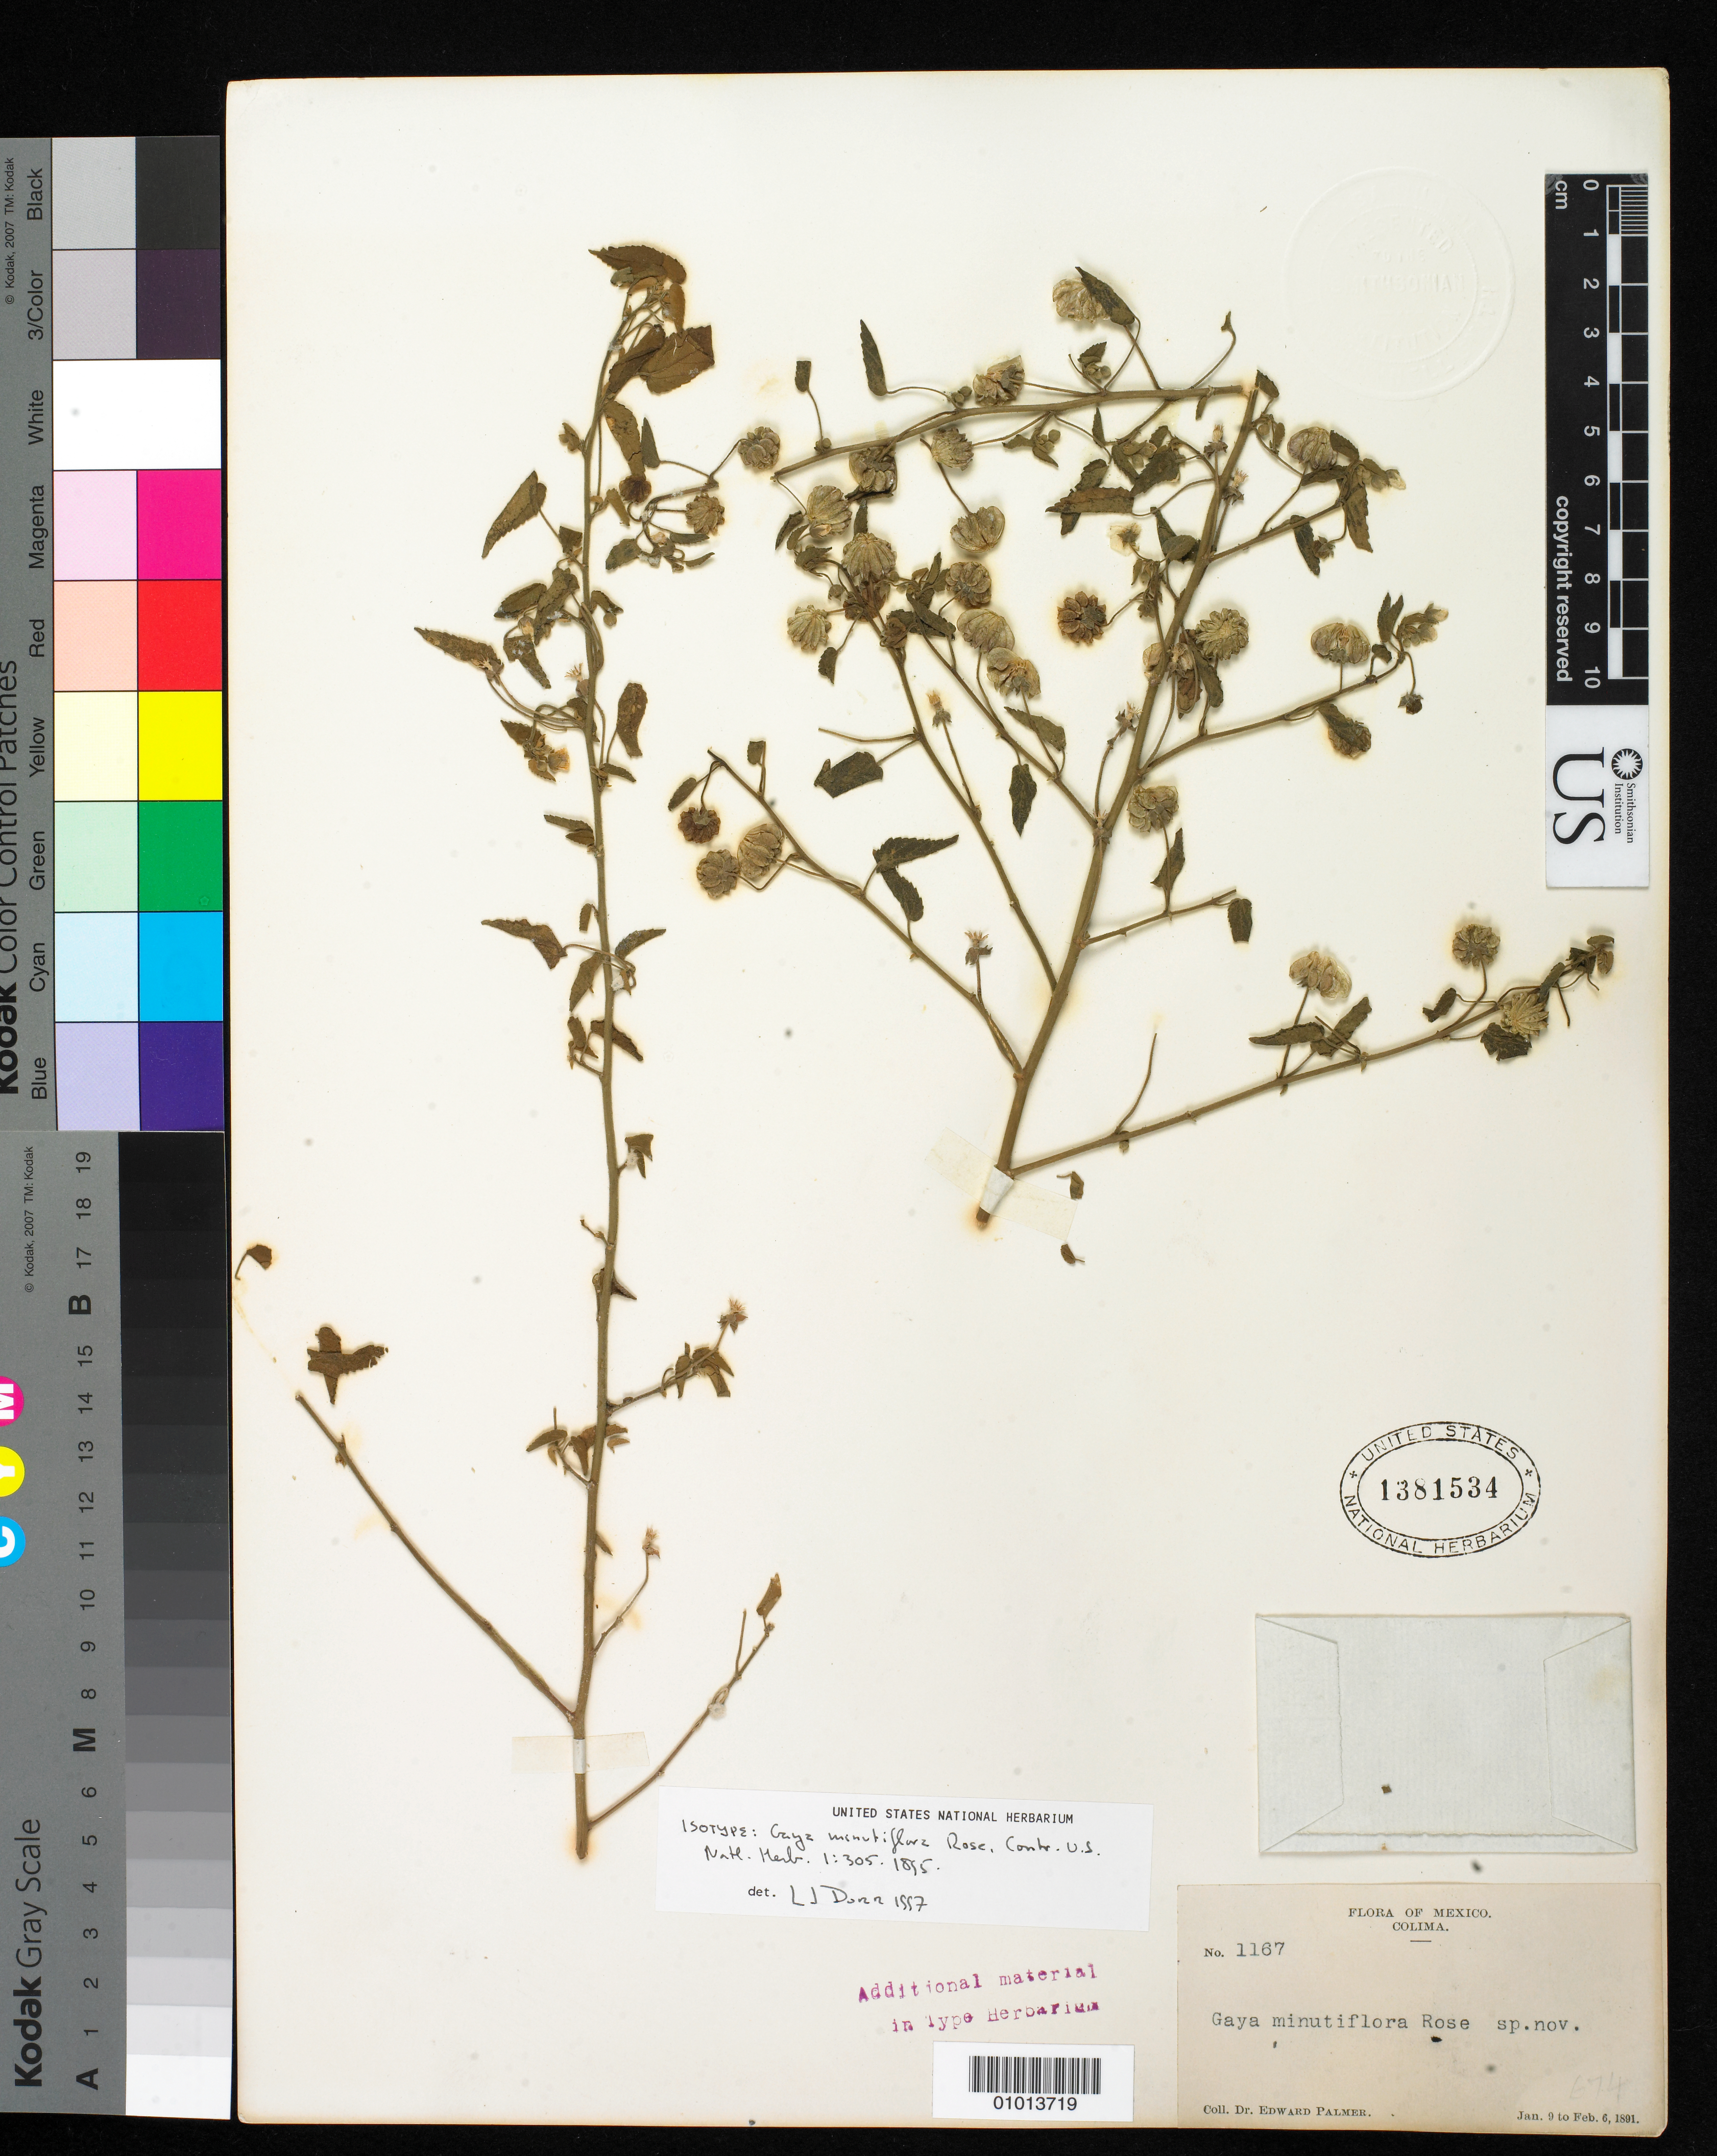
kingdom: Plantae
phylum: Tracheophyta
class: Magnoliopsida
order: Malvales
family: Malvaceae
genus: Gaya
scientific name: Gaya minutiflora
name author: Rose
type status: Syntype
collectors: E. Palmer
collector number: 1167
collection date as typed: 09 Jan 1891 to 06 Feb 1891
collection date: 1891-01-09/1891-02-06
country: Mexico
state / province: Colima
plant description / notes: Specimen ex John Donnell Smith herbarium.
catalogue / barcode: US 1381534